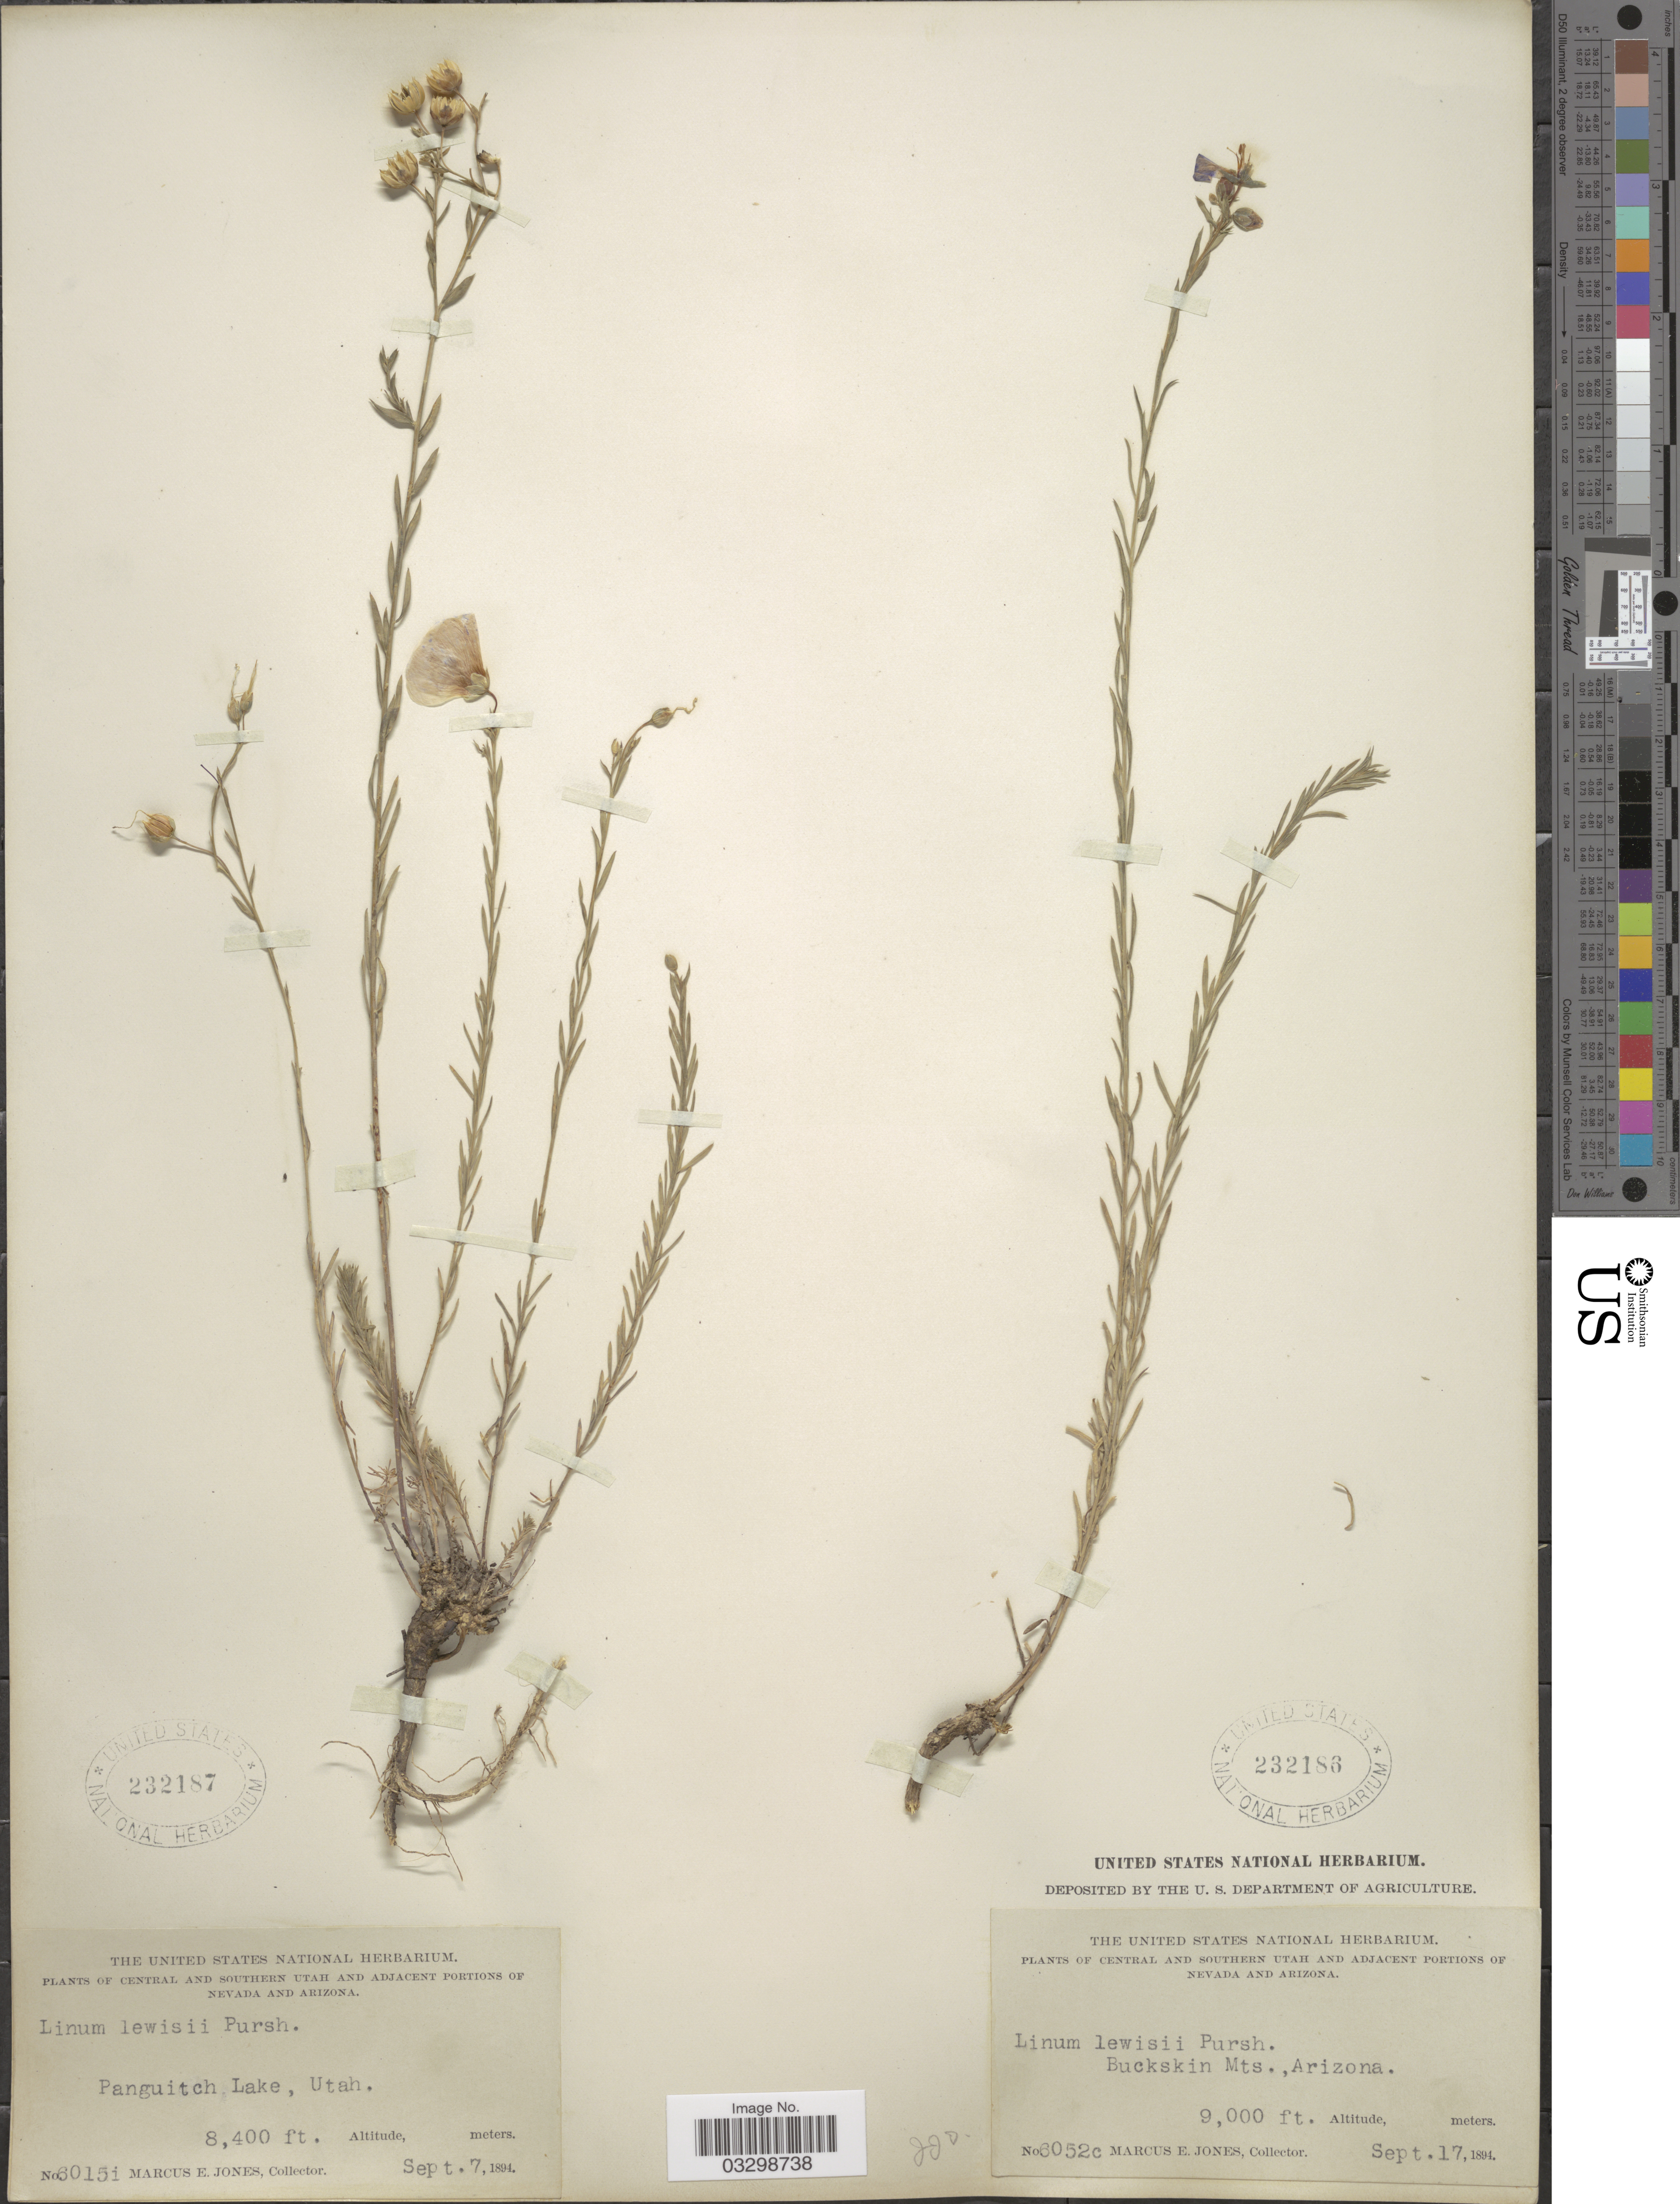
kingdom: Plantae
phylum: Tracheophyta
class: Magnoliopsida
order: Malpighiales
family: Linaceae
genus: Linum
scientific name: Linum lewisii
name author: Pursh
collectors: M. E. Jones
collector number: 6015i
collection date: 1894-09-07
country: United States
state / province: Utah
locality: Central and southern Utah. Panguitch Lake.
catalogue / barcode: US 232187-2